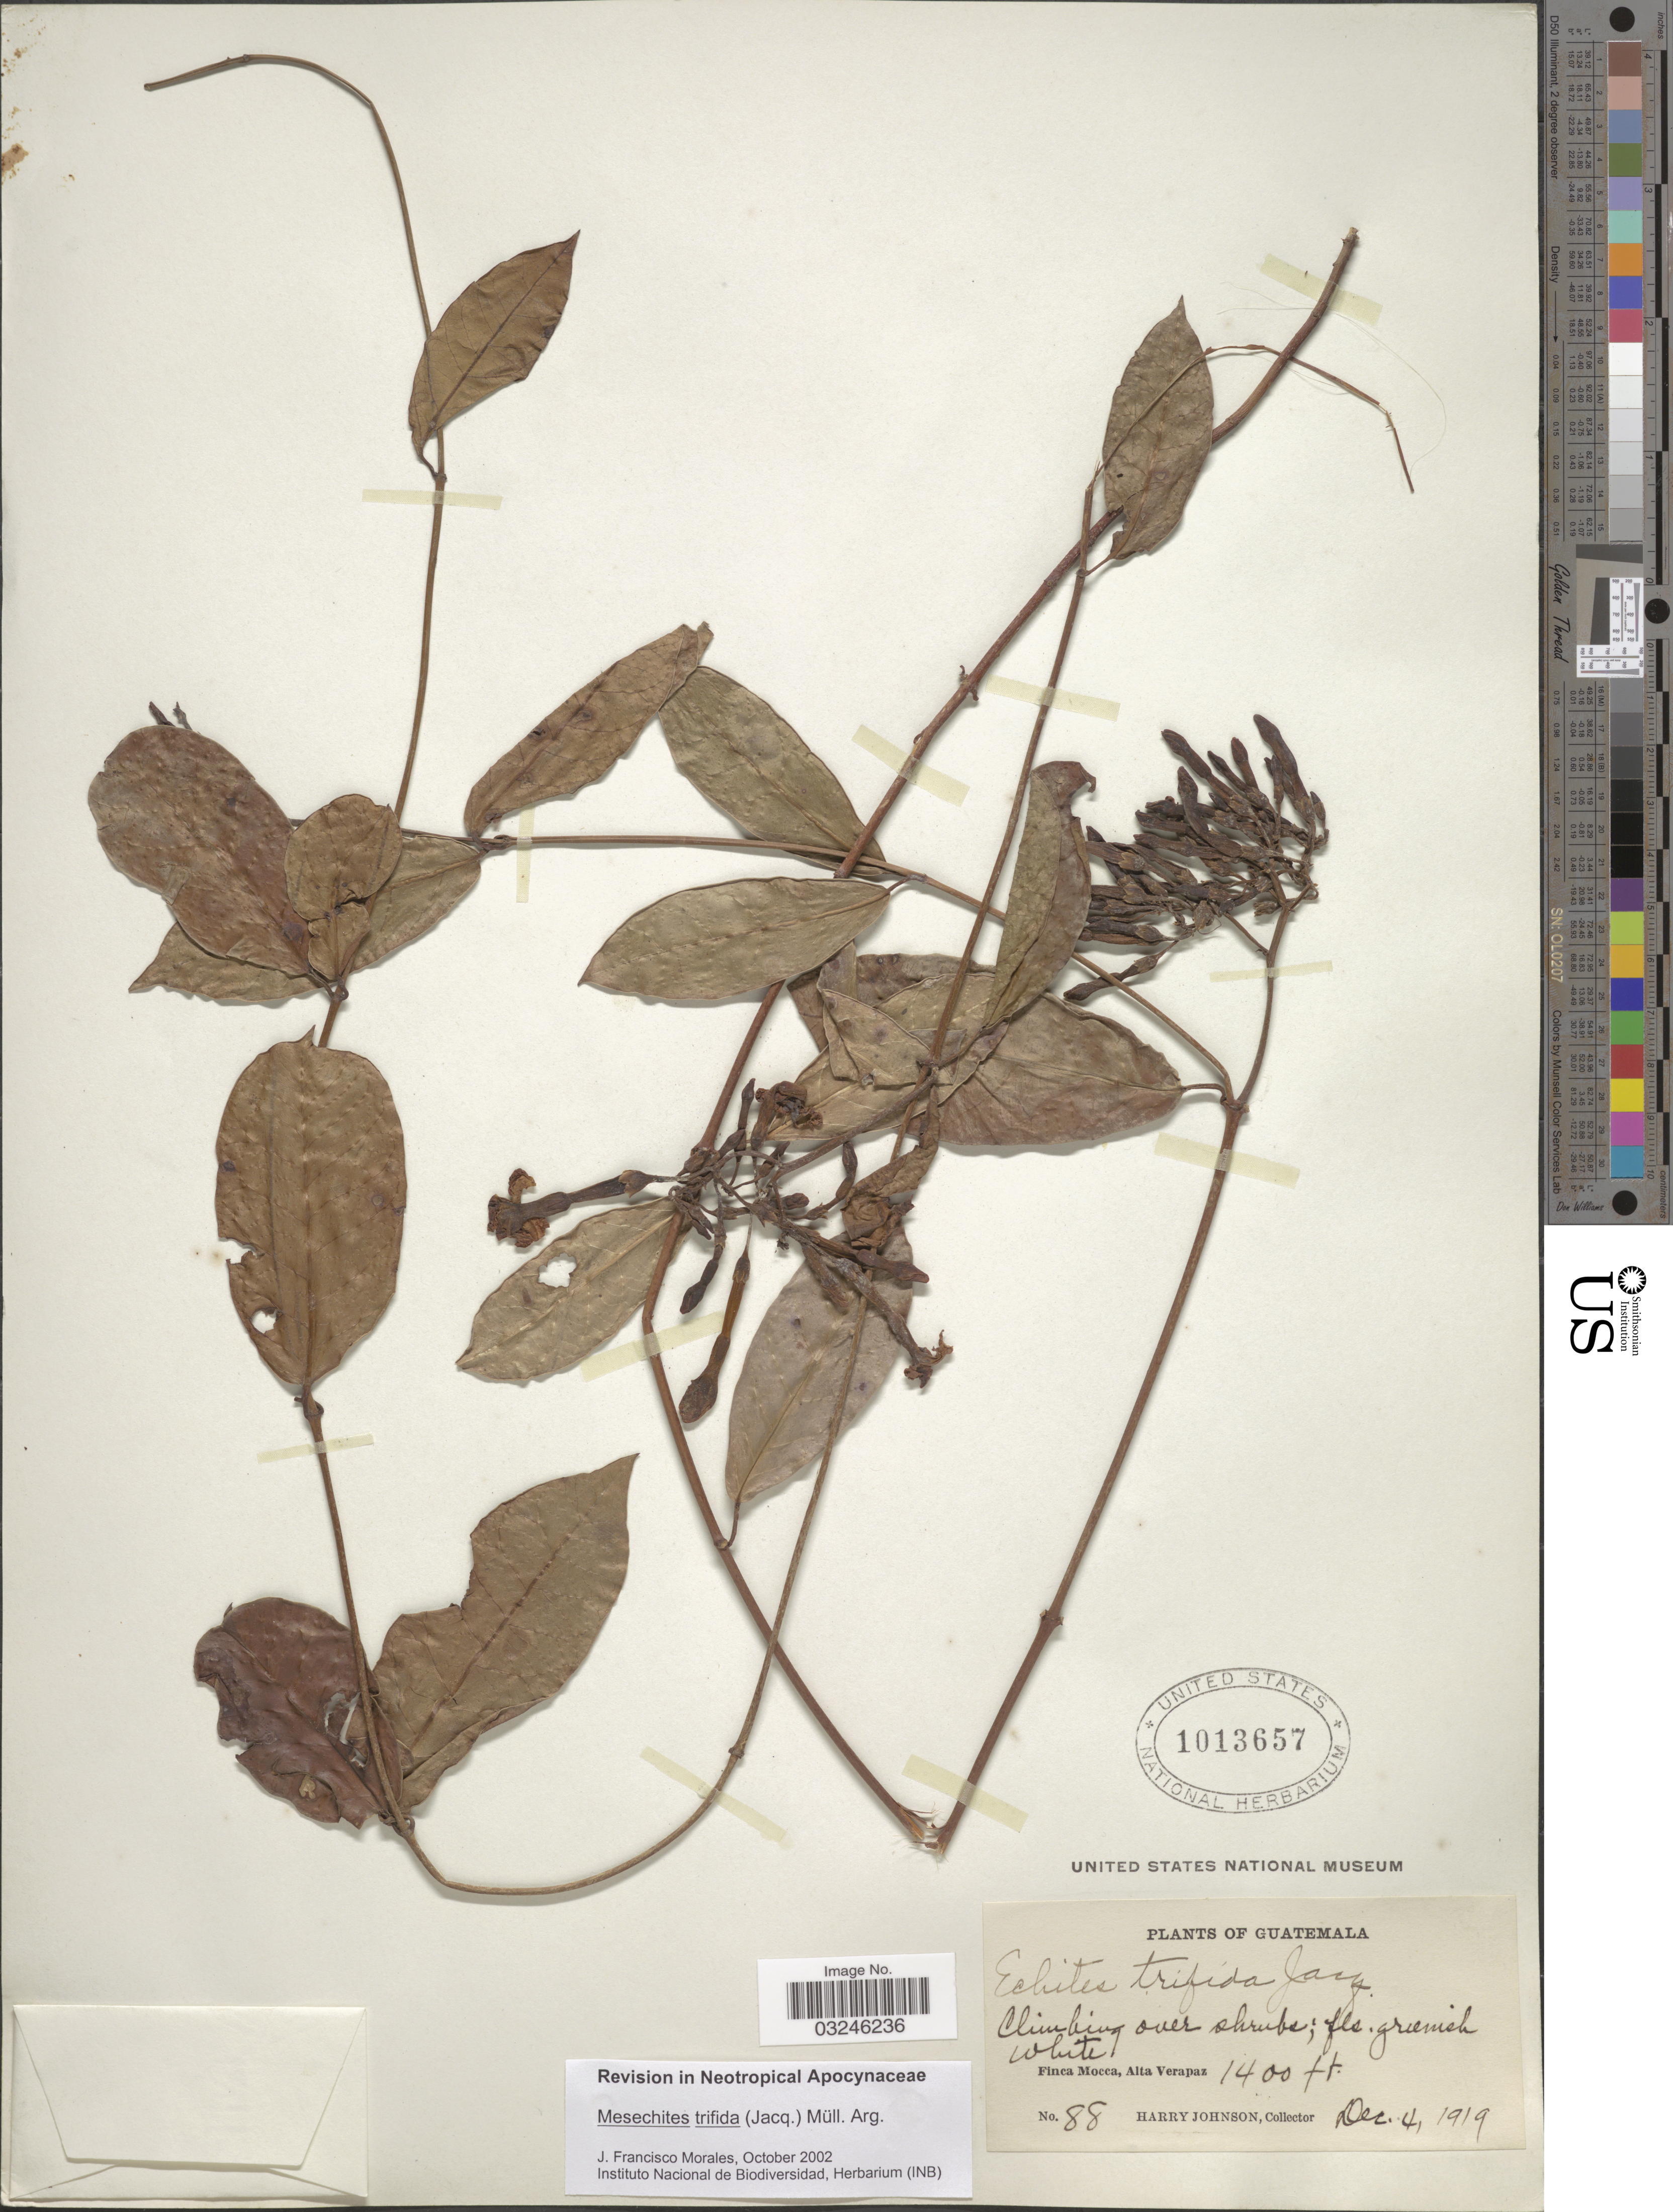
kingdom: Plantae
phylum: Tracheophyta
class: Magnoliopsida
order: Gentianales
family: Apocynaceae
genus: Mesechites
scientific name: Mesechites trifidus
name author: (Jacq.) Müll. Arg.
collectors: H. Johnson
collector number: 88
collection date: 1919-12-04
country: Guatemala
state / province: Alta Verapaz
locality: Finca Mocca.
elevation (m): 427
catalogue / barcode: US 1013657